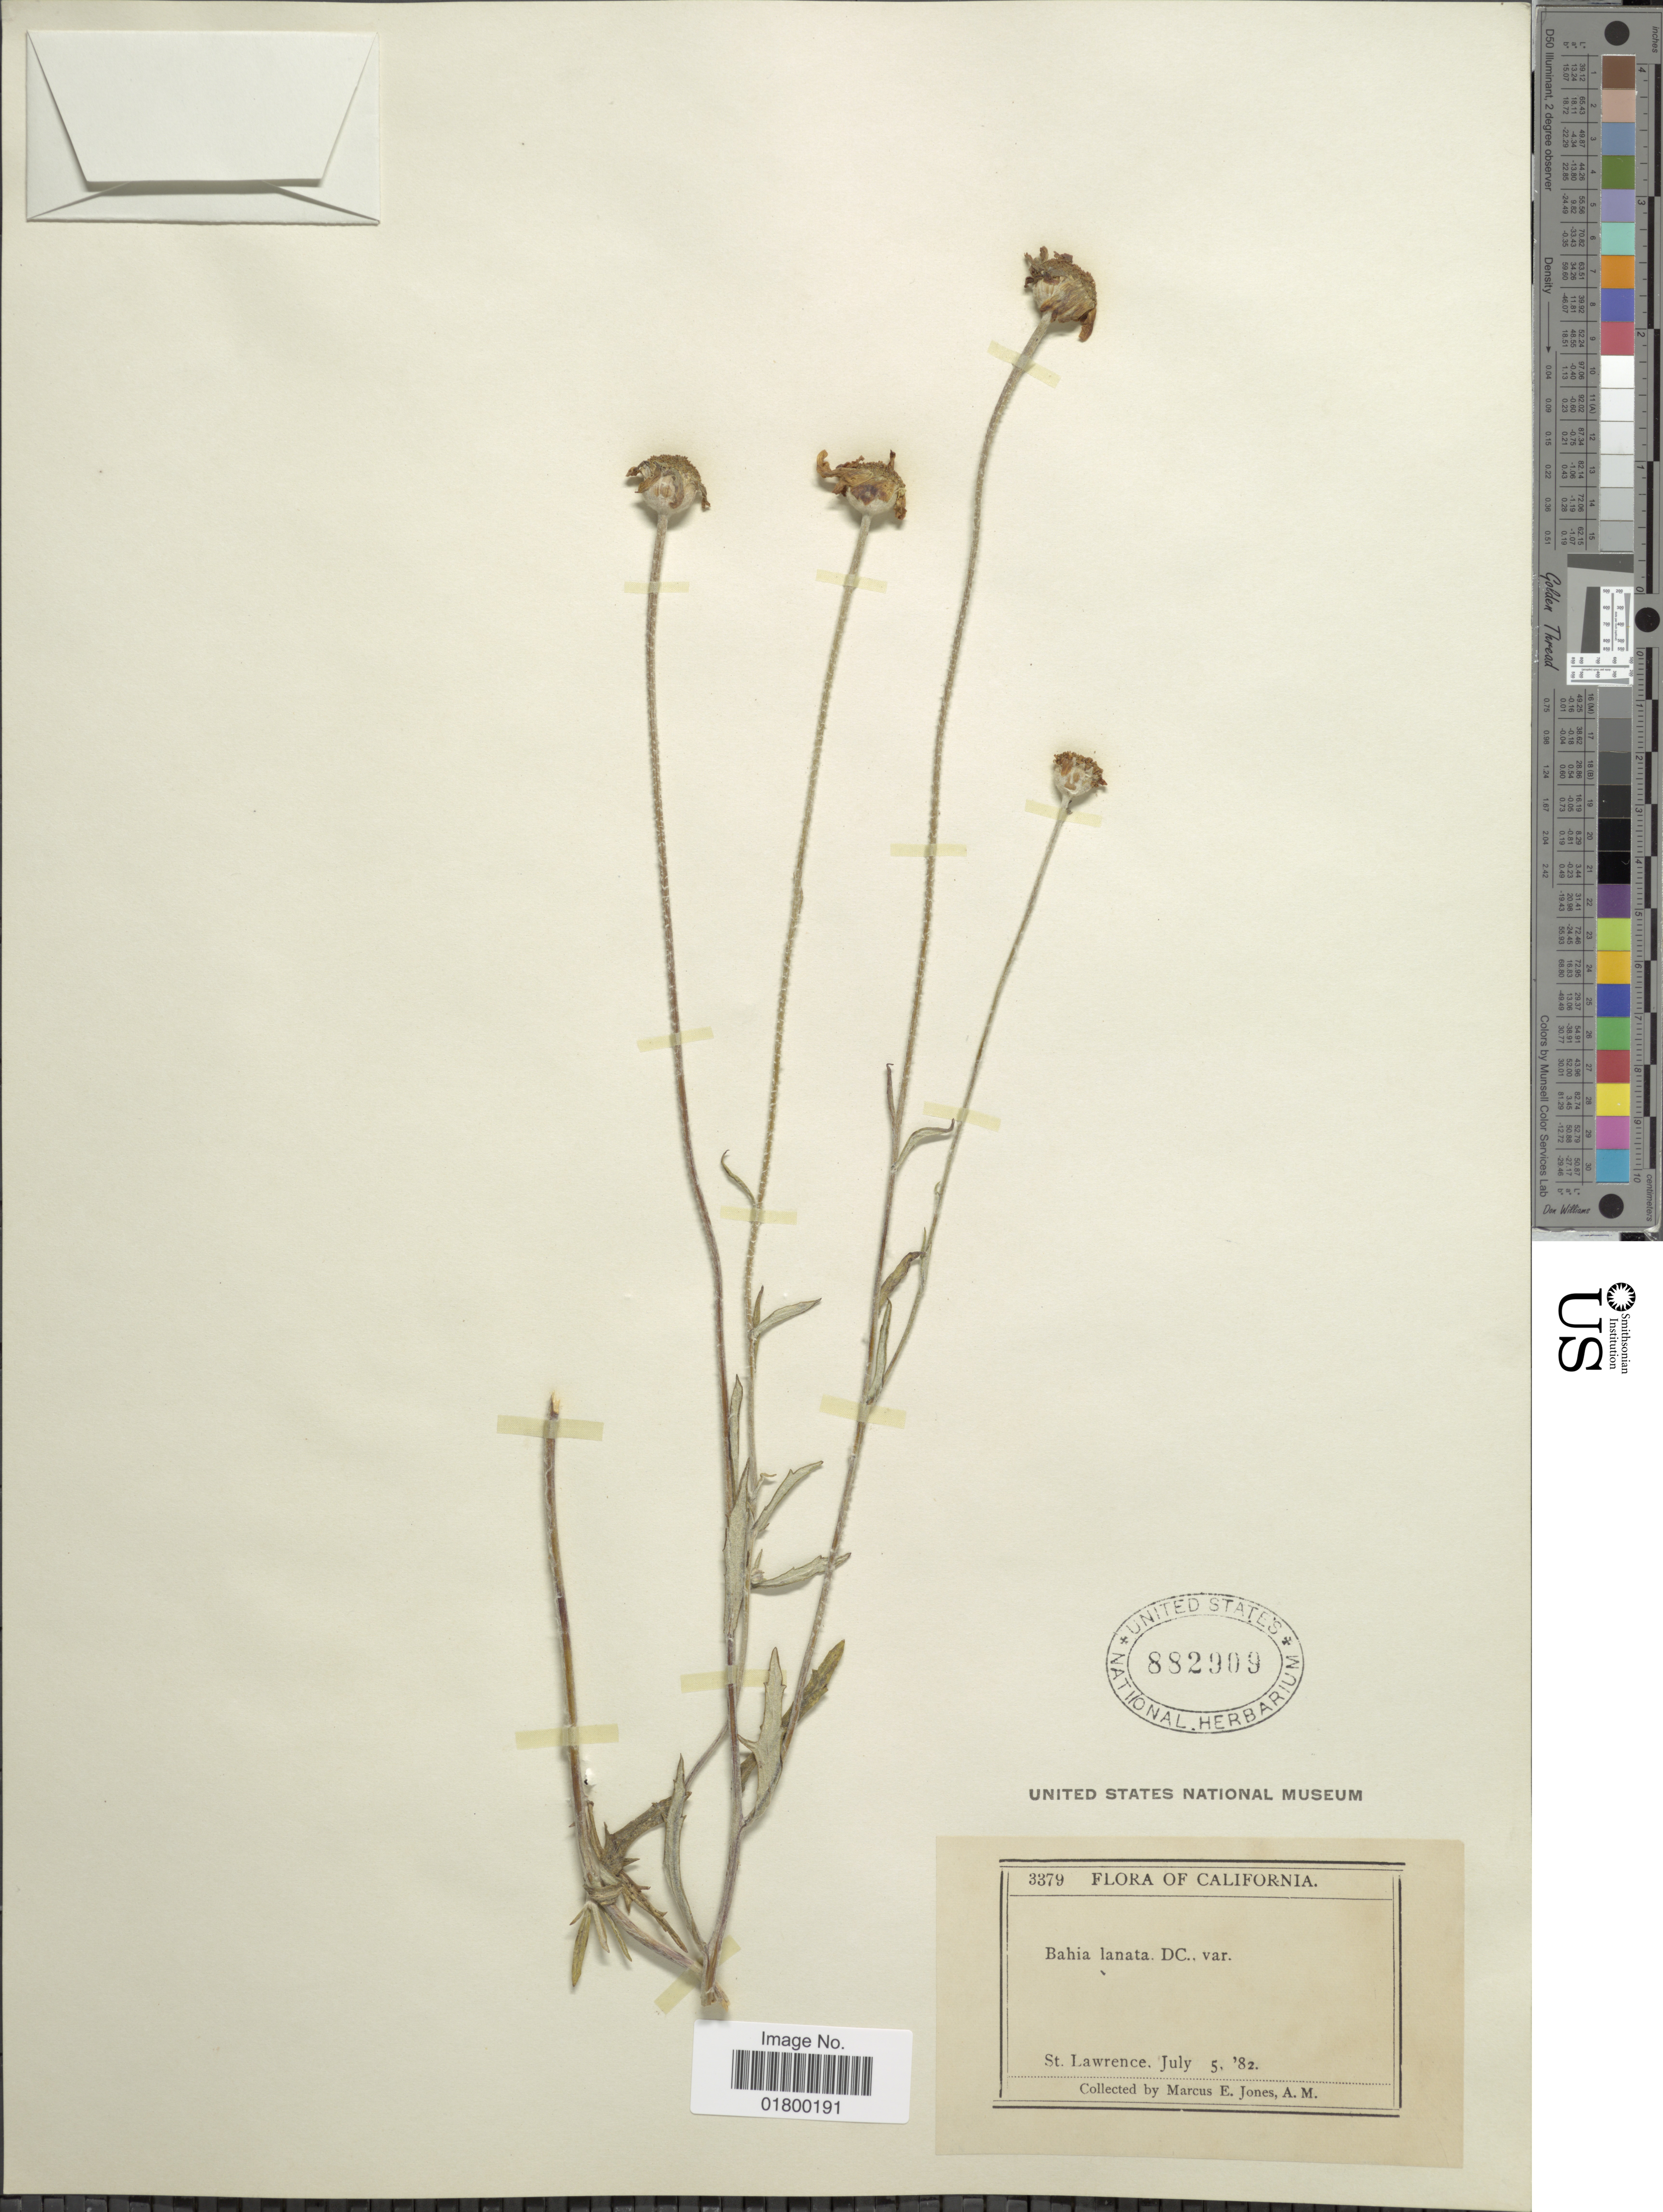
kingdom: Plantae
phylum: Tracheophyta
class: Magnoliopsida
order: Asterales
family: Asteraceae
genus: Eriophyllum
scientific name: Eriophyllum lanatum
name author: (Pursh) J. Forbes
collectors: M. E. Jones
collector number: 3379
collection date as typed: Transcribed d/m/y: 5/7/82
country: United States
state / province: California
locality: St. Lawrence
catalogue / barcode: US 882909